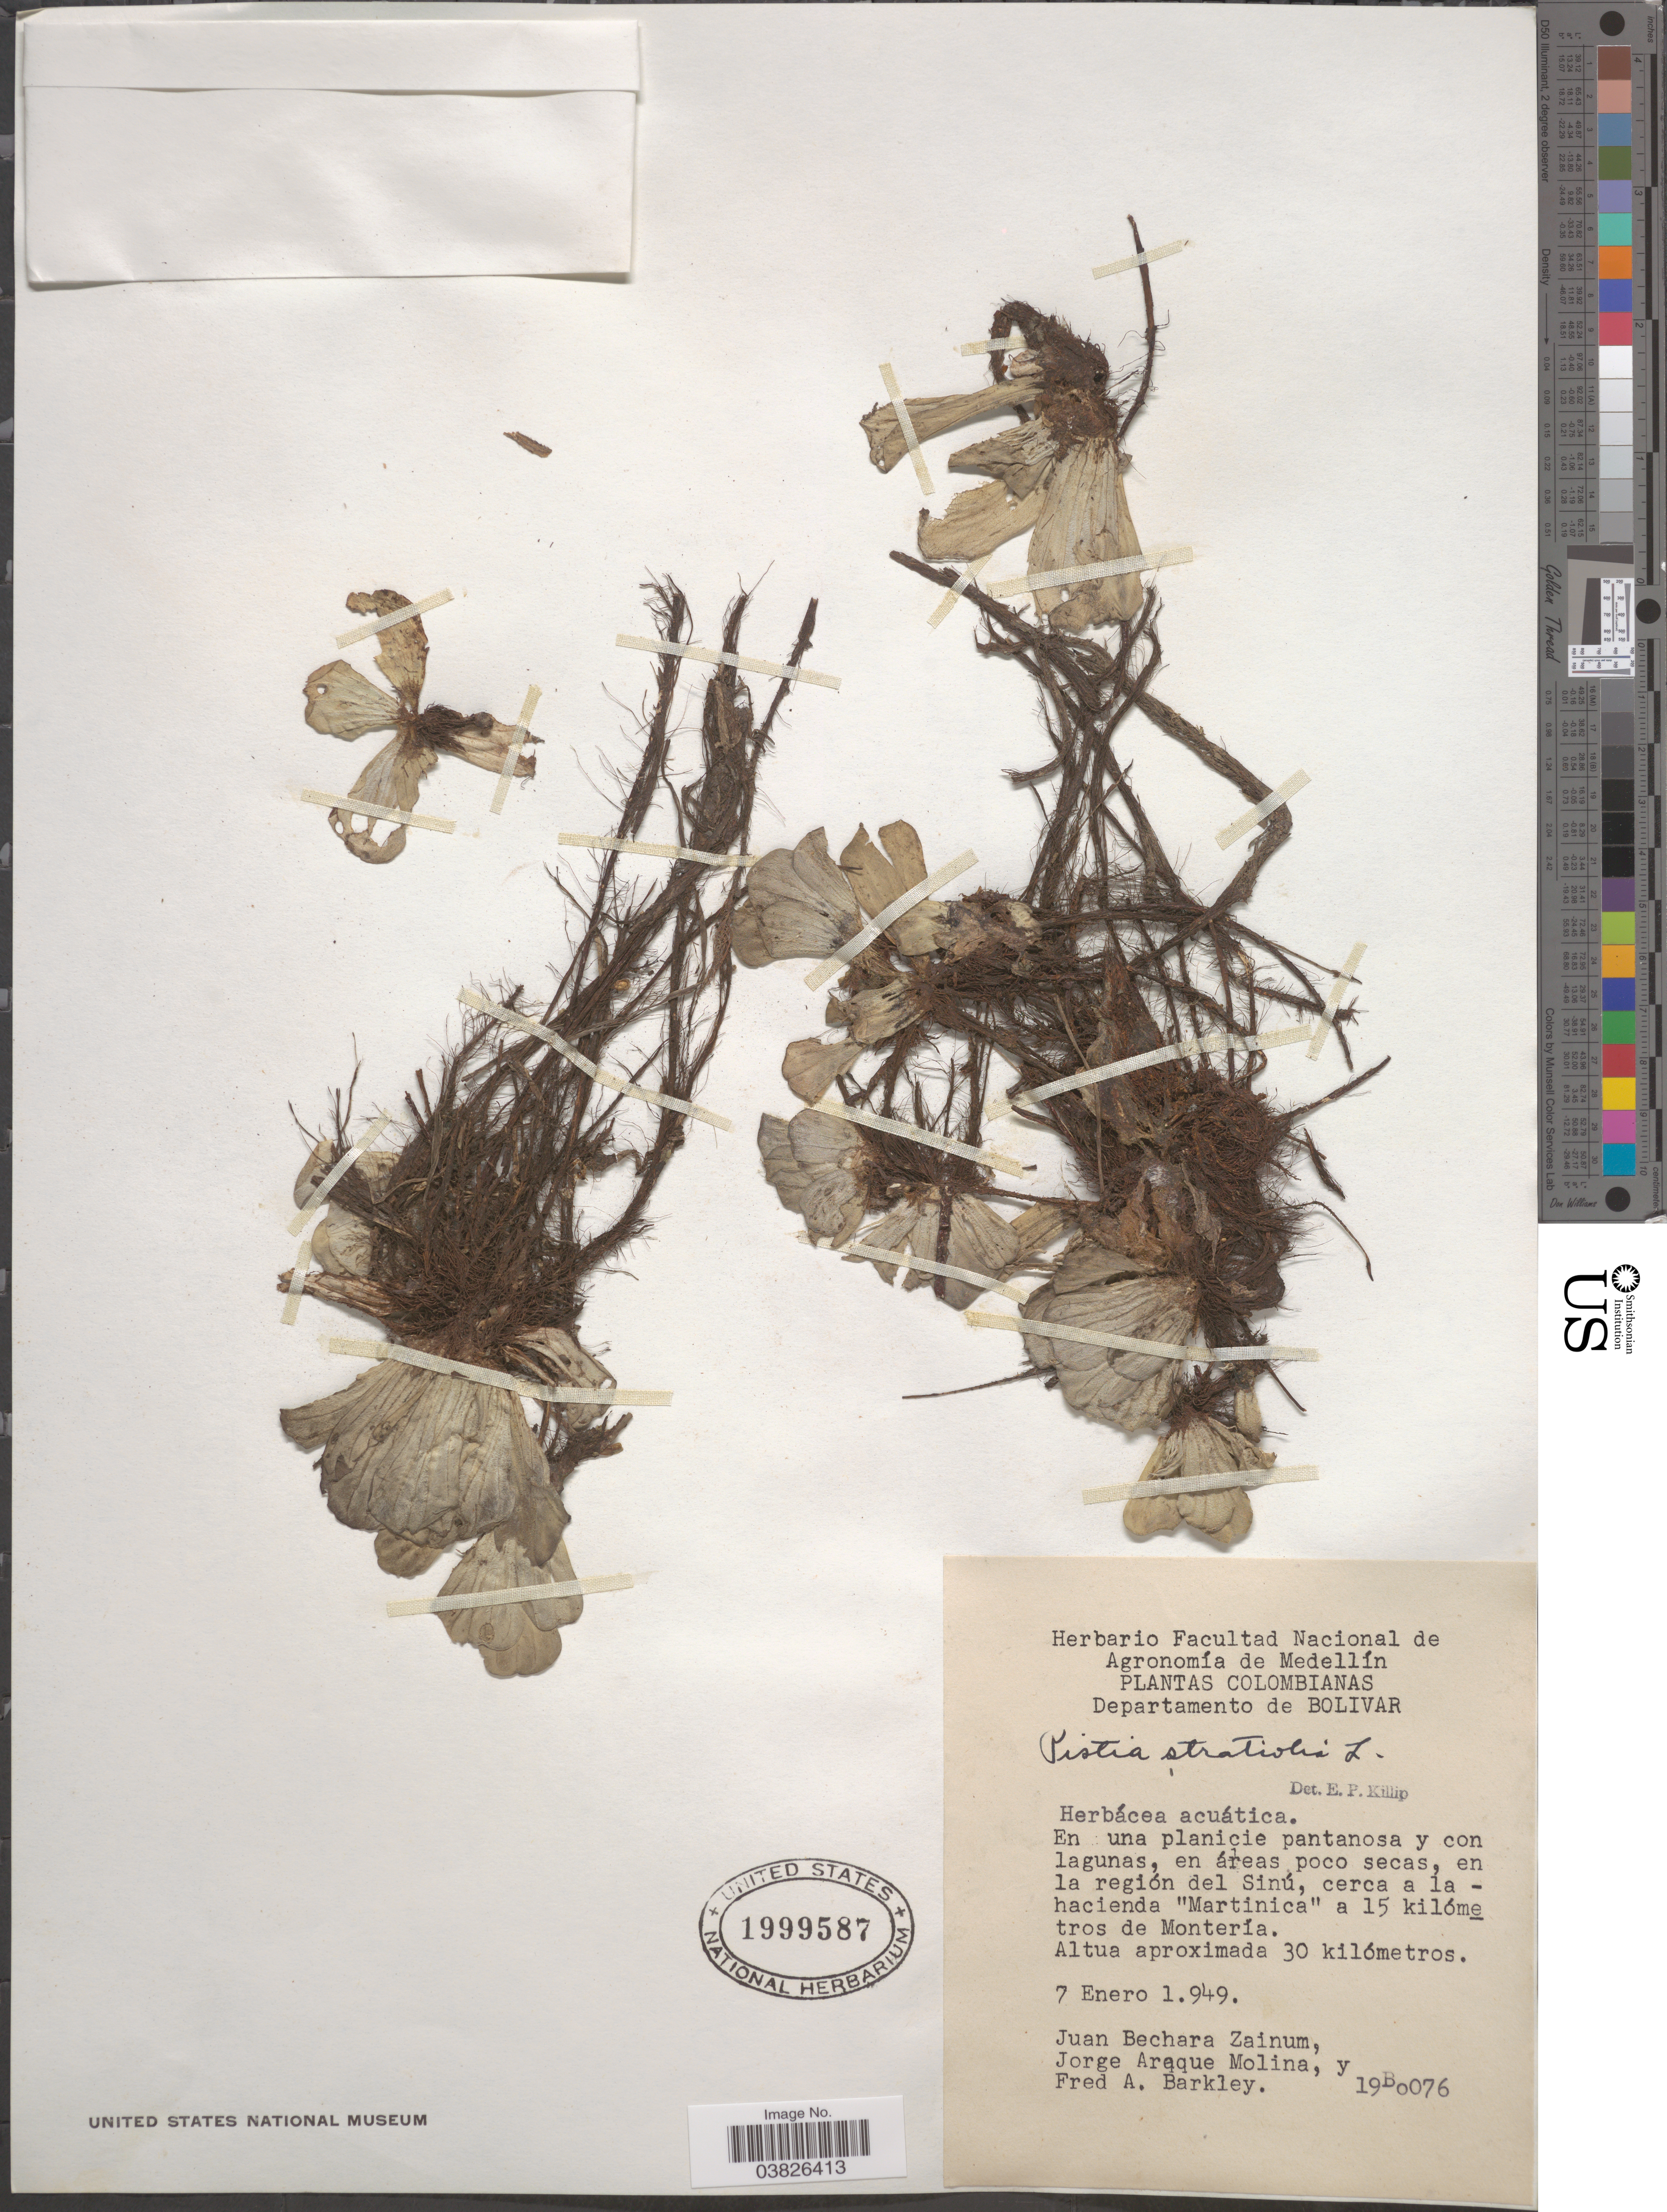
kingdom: Plantae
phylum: Tracheophyta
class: Liliopsida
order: Alismatales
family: Araceae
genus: Pistia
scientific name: Pistia stratiotes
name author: L.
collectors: J. Zainúm, J. Araque Molina & F. A. Barkley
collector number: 19Bo076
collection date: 1949-01-07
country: Colombia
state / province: Bolívar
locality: Departamento de Bolivar. En la región del Sinú, cerca a la- hacienda "Martinica" a 15 kilómetros de Montería.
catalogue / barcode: US 1999587